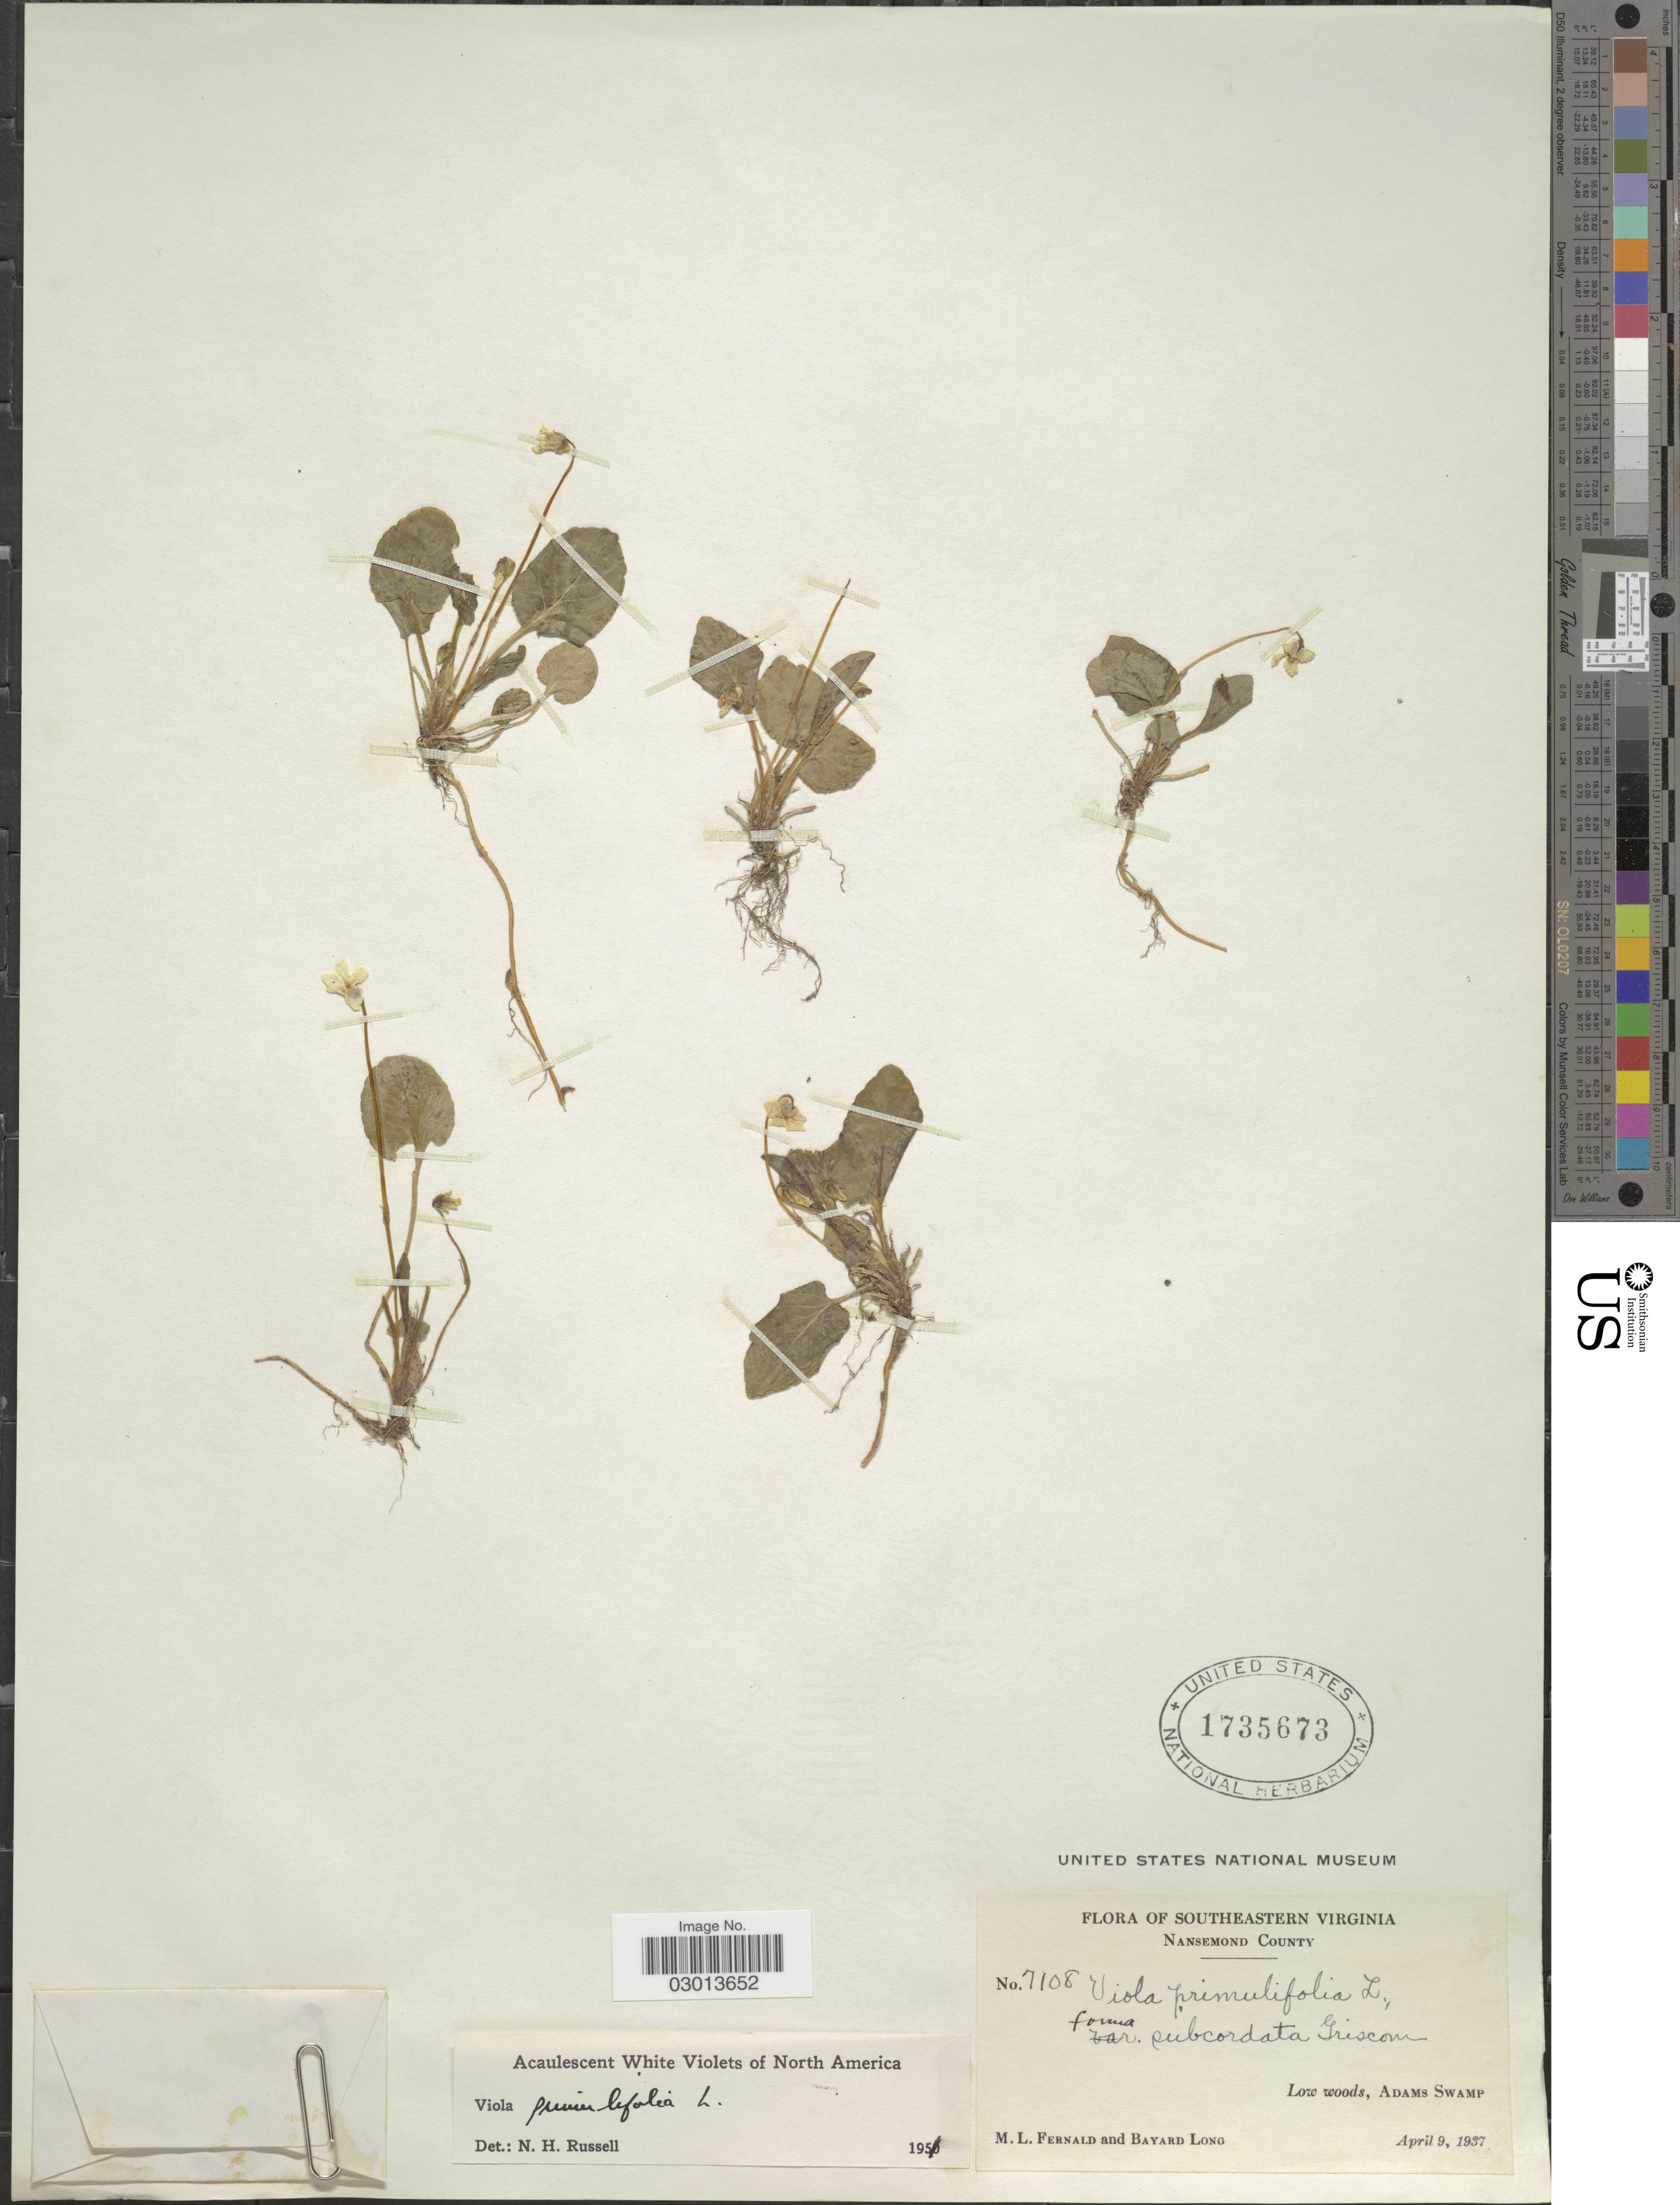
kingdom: Plantae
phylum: Tracheophyta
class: Magnoliopsida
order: Malpighiales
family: Violaceae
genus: Viola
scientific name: Viola primulifolia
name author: L.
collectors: M. L. Fernald & B. Long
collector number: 7108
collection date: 1937-04-09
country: United States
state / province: Virginia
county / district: City of Suffolk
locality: Southeastern Virginia. Nansemond County. Low woods, Adams Swamp.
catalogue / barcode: US 1735673